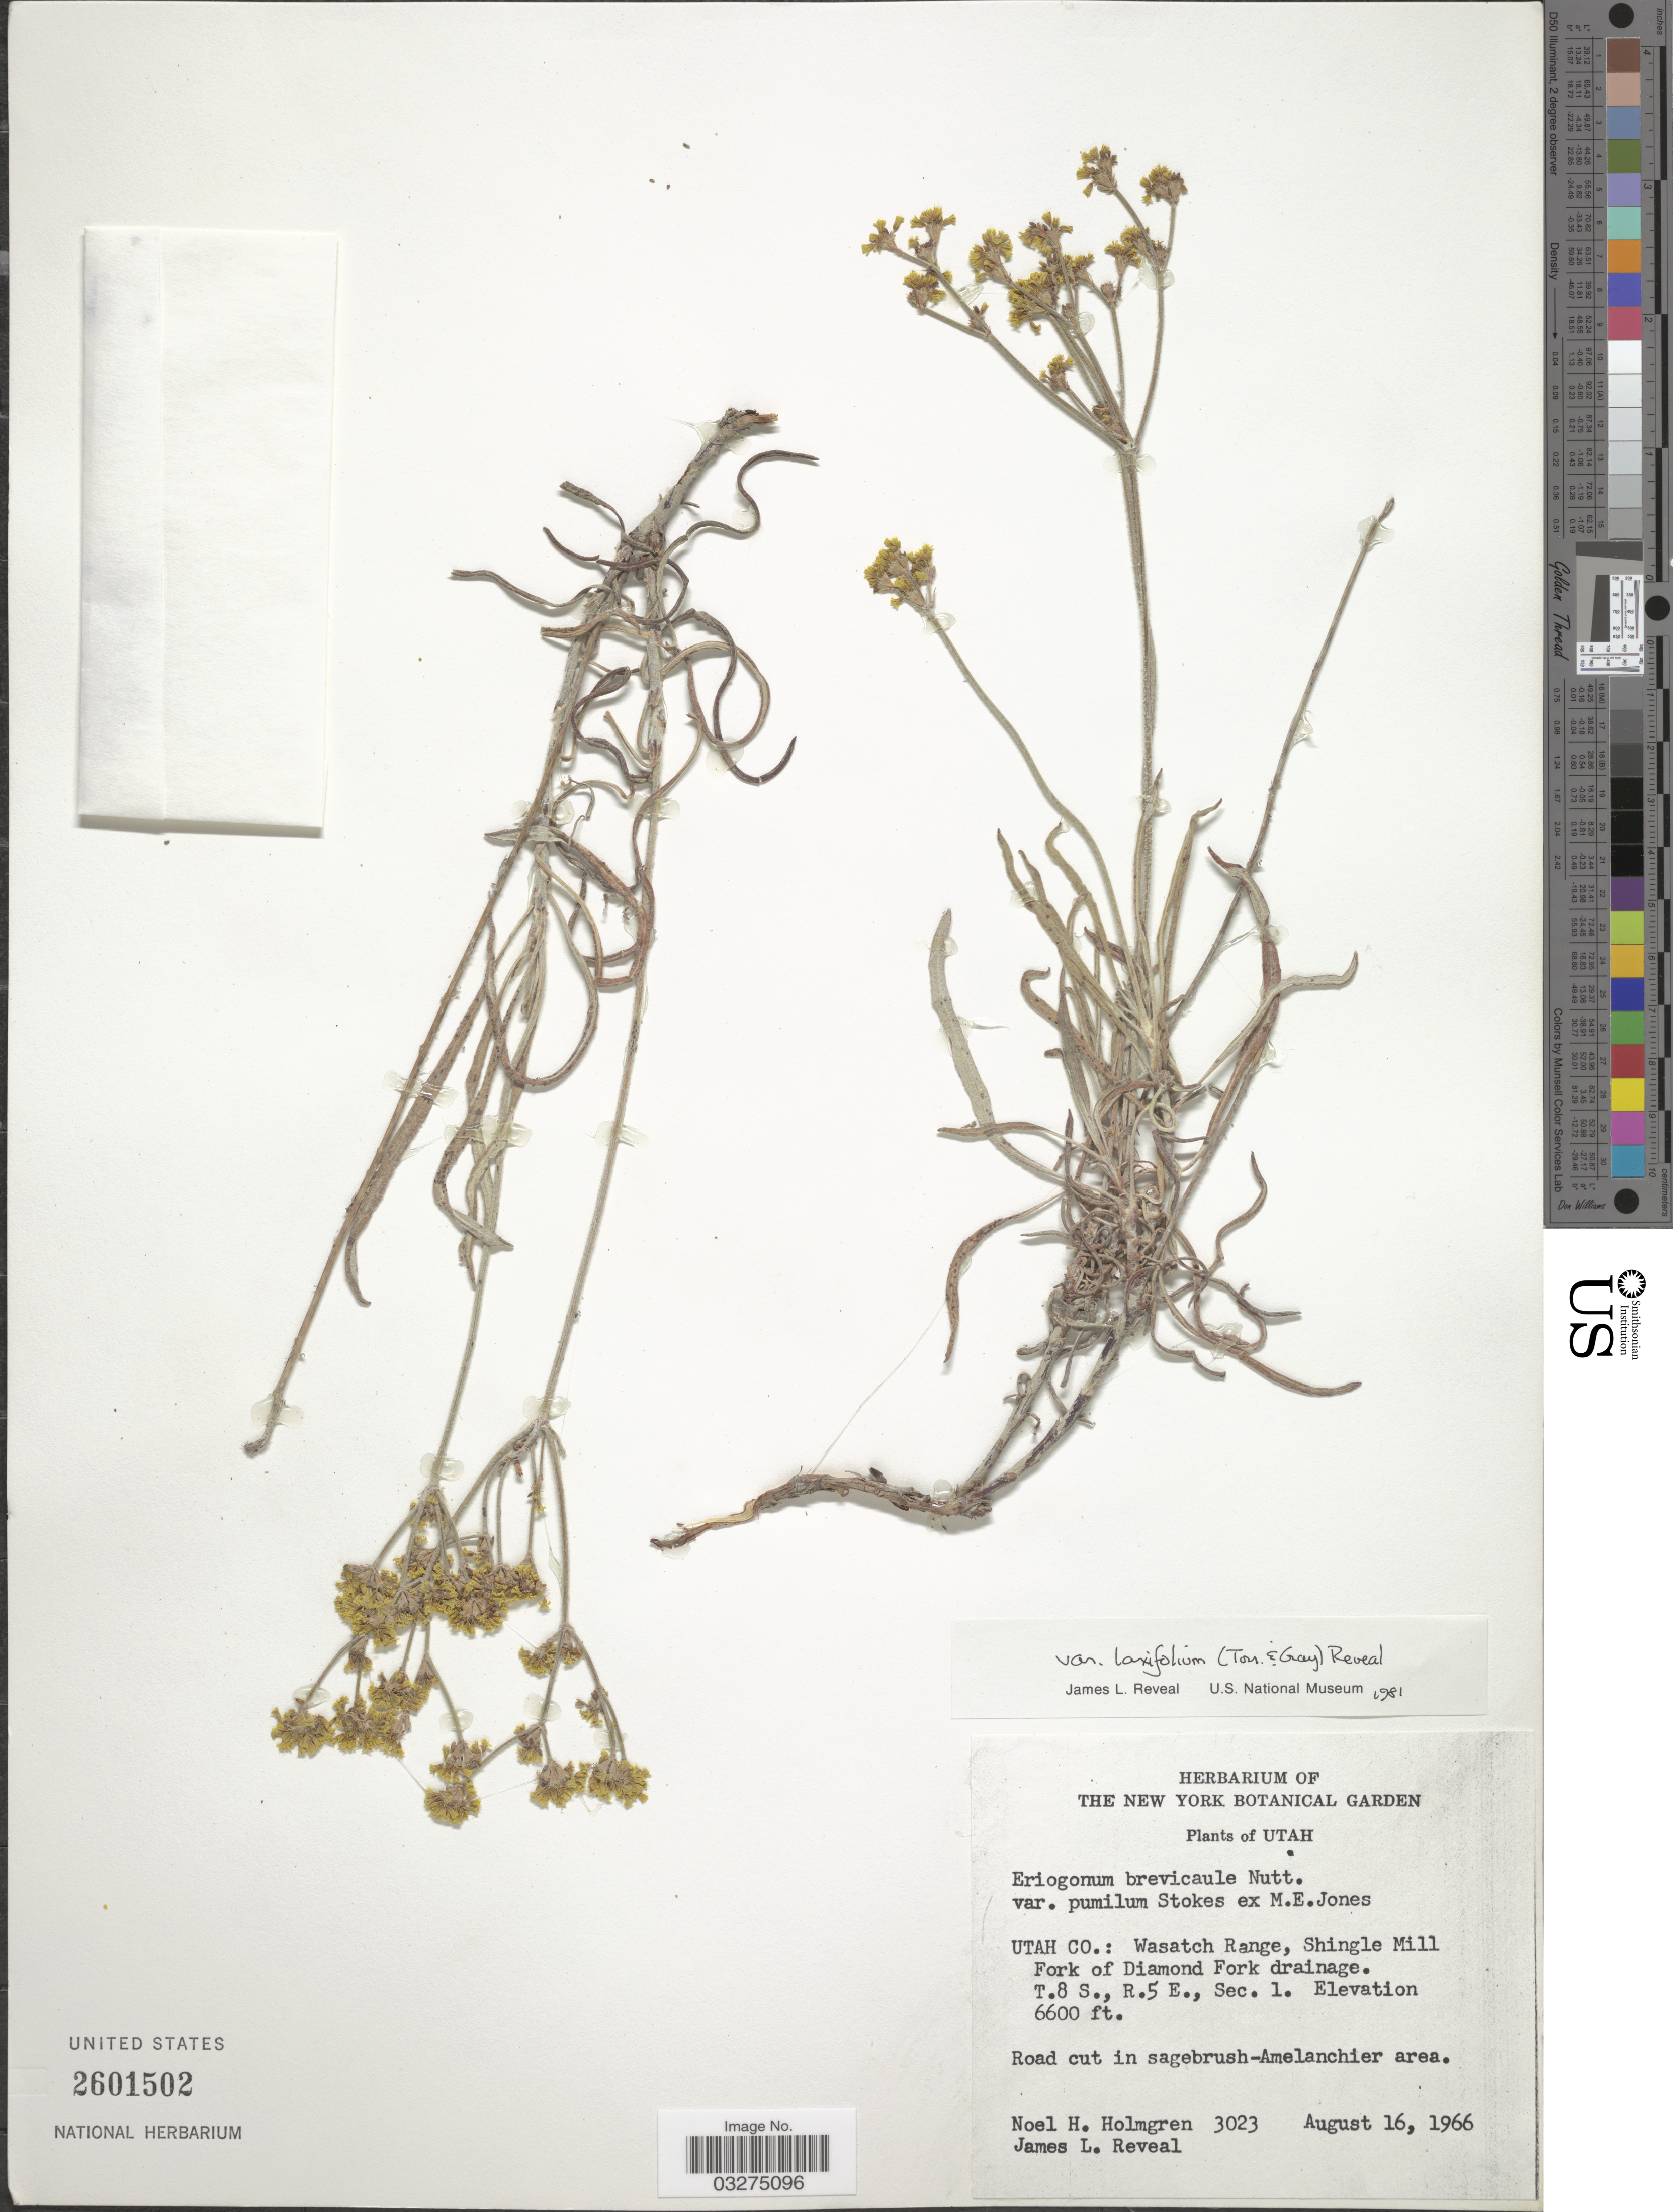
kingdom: Plantae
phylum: Tracheophyta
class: Magnoliopsida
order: Caryophyllales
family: Polygonaceae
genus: Eriogonum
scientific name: Eriogonum brevicaule var. laxifolium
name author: (Torr. & A. Gray) Reveal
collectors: N. H. Holmgren & J. L. Reveal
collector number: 3023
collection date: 1966-08-16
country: United States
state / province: Utah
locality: Utah Co.: Wasatch Range, Shingle Mill Fork of Diamond Fork drainage. T. 8 S., R. 5 E., Sec. 1.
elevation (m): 2012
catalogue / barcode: US 2601502